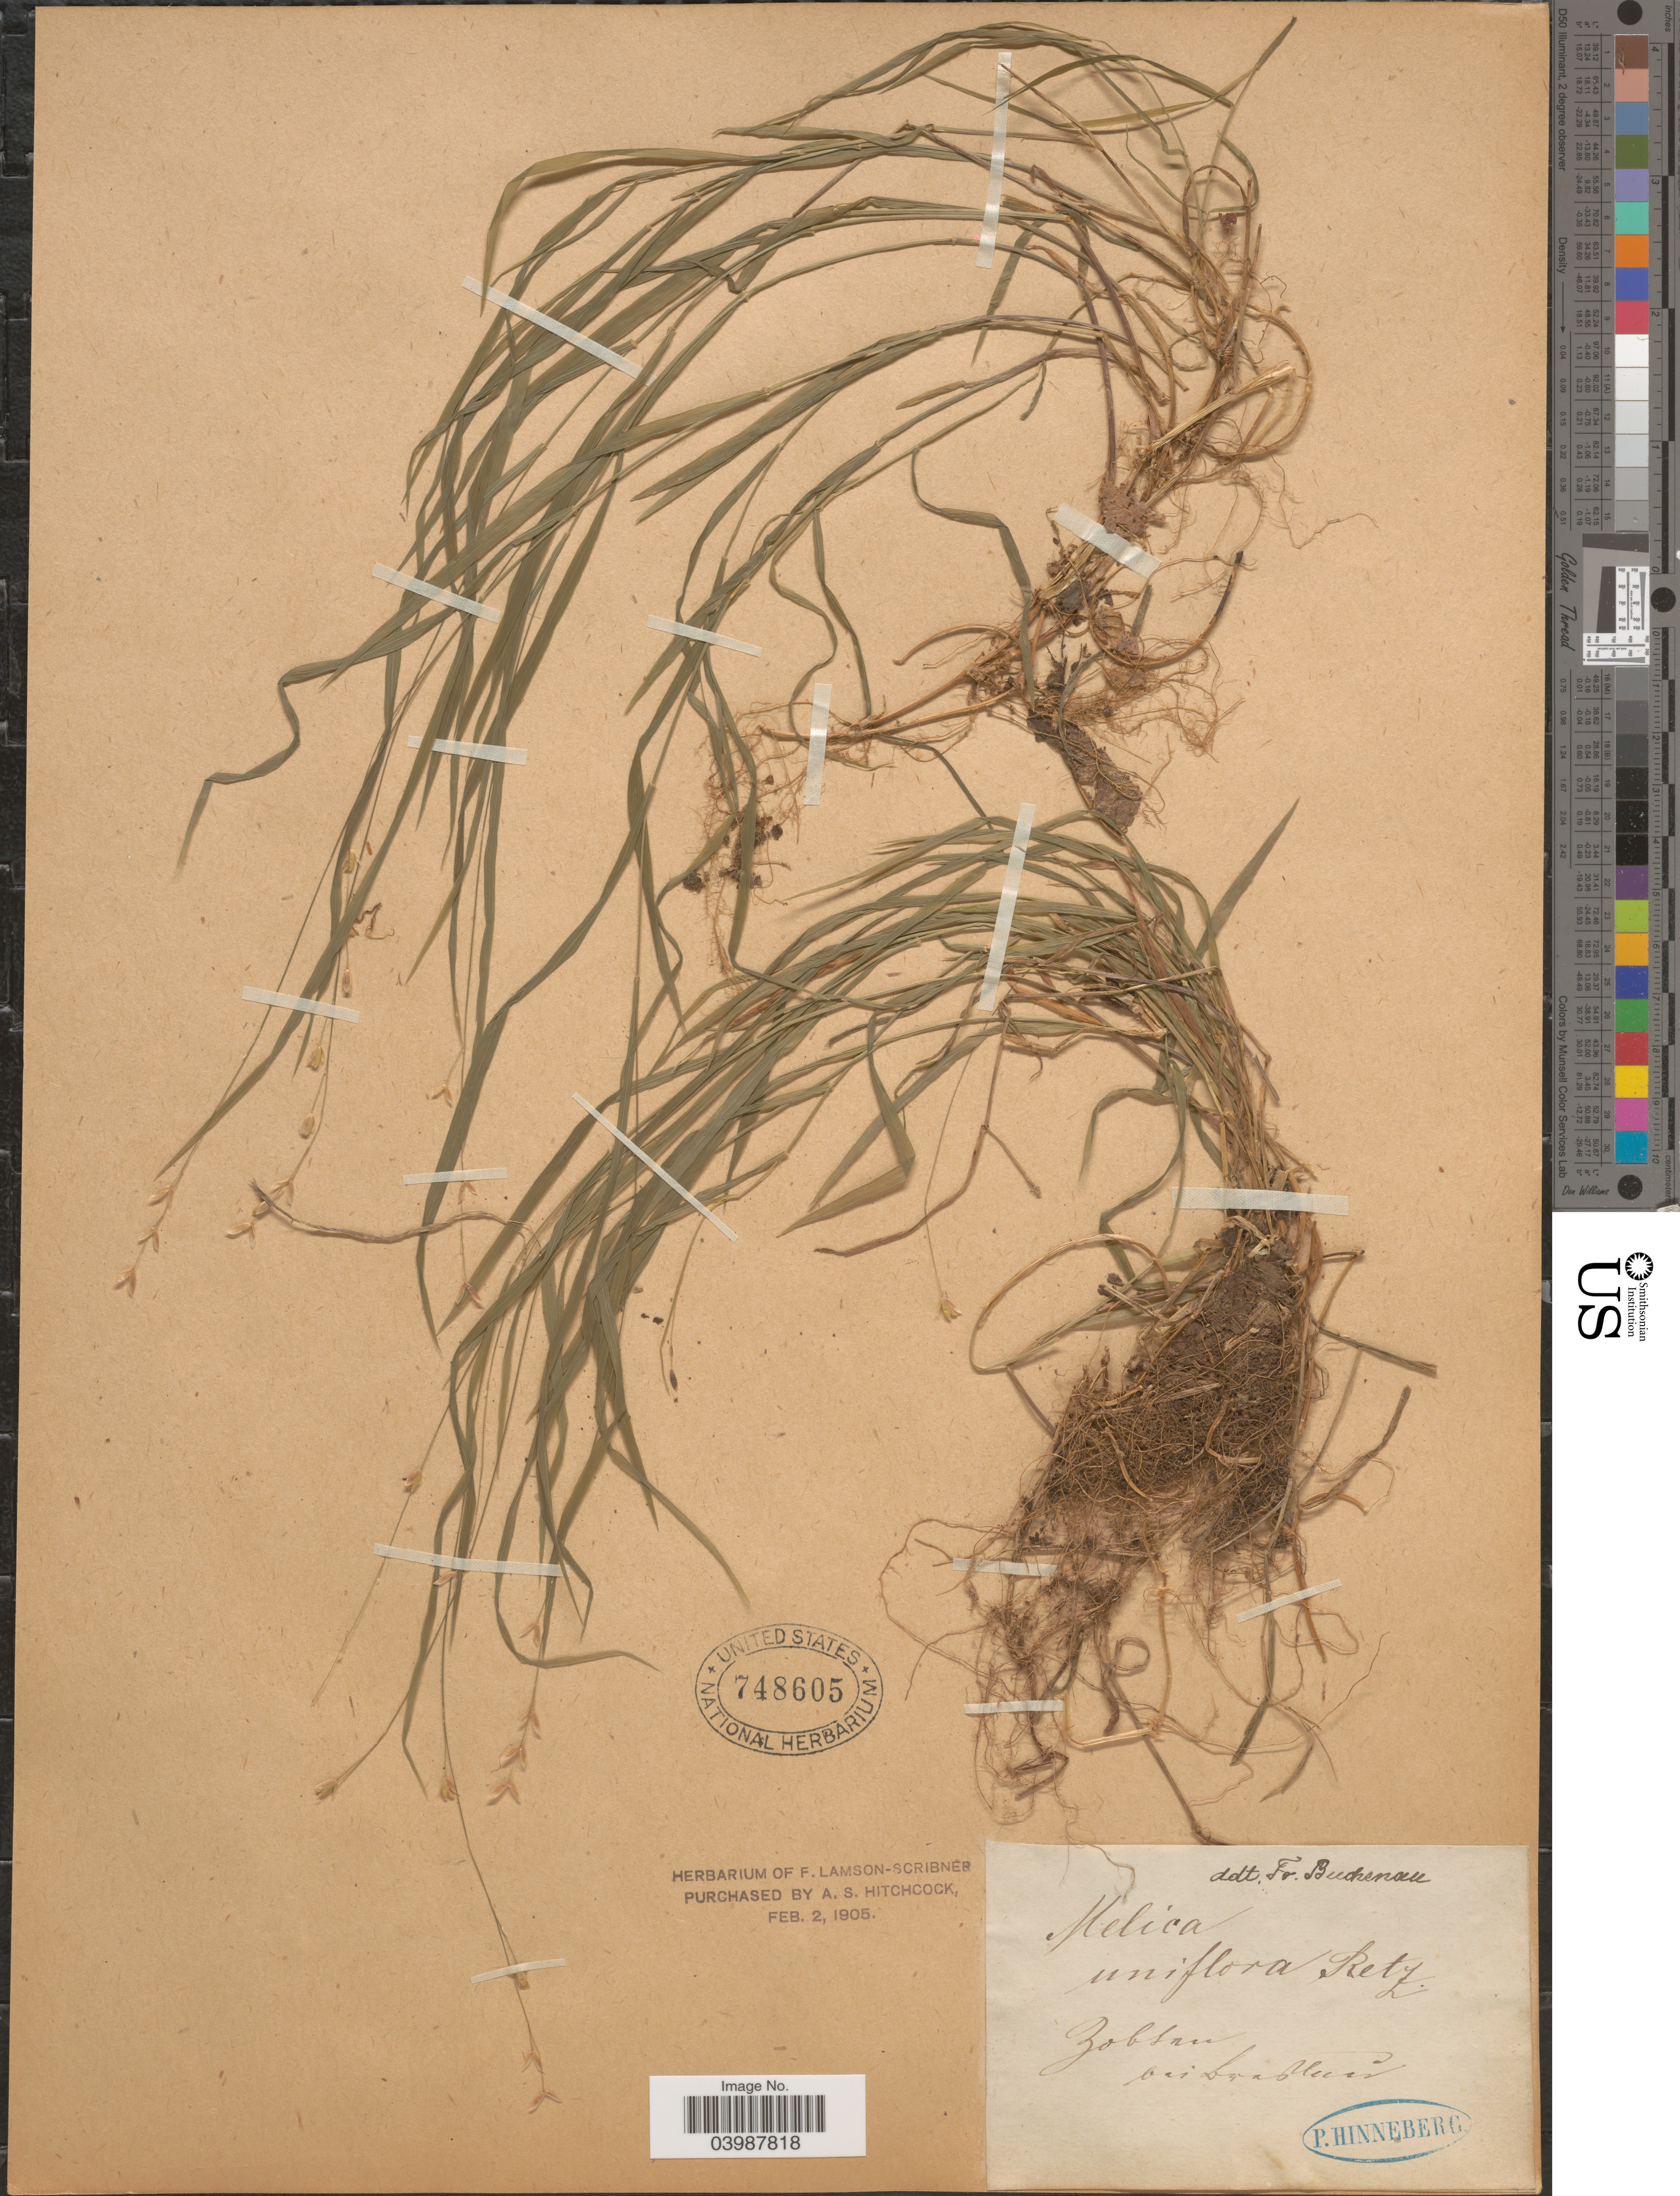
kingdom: Plantae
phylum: Tracheophyta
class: Liliopsida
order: Poales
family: Poaceae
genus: Melica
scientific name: Melica uniflora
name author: Retz.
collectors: P. Hinneberg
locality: Goblan bei Srablum. [interpreted]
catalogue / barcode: US 748605